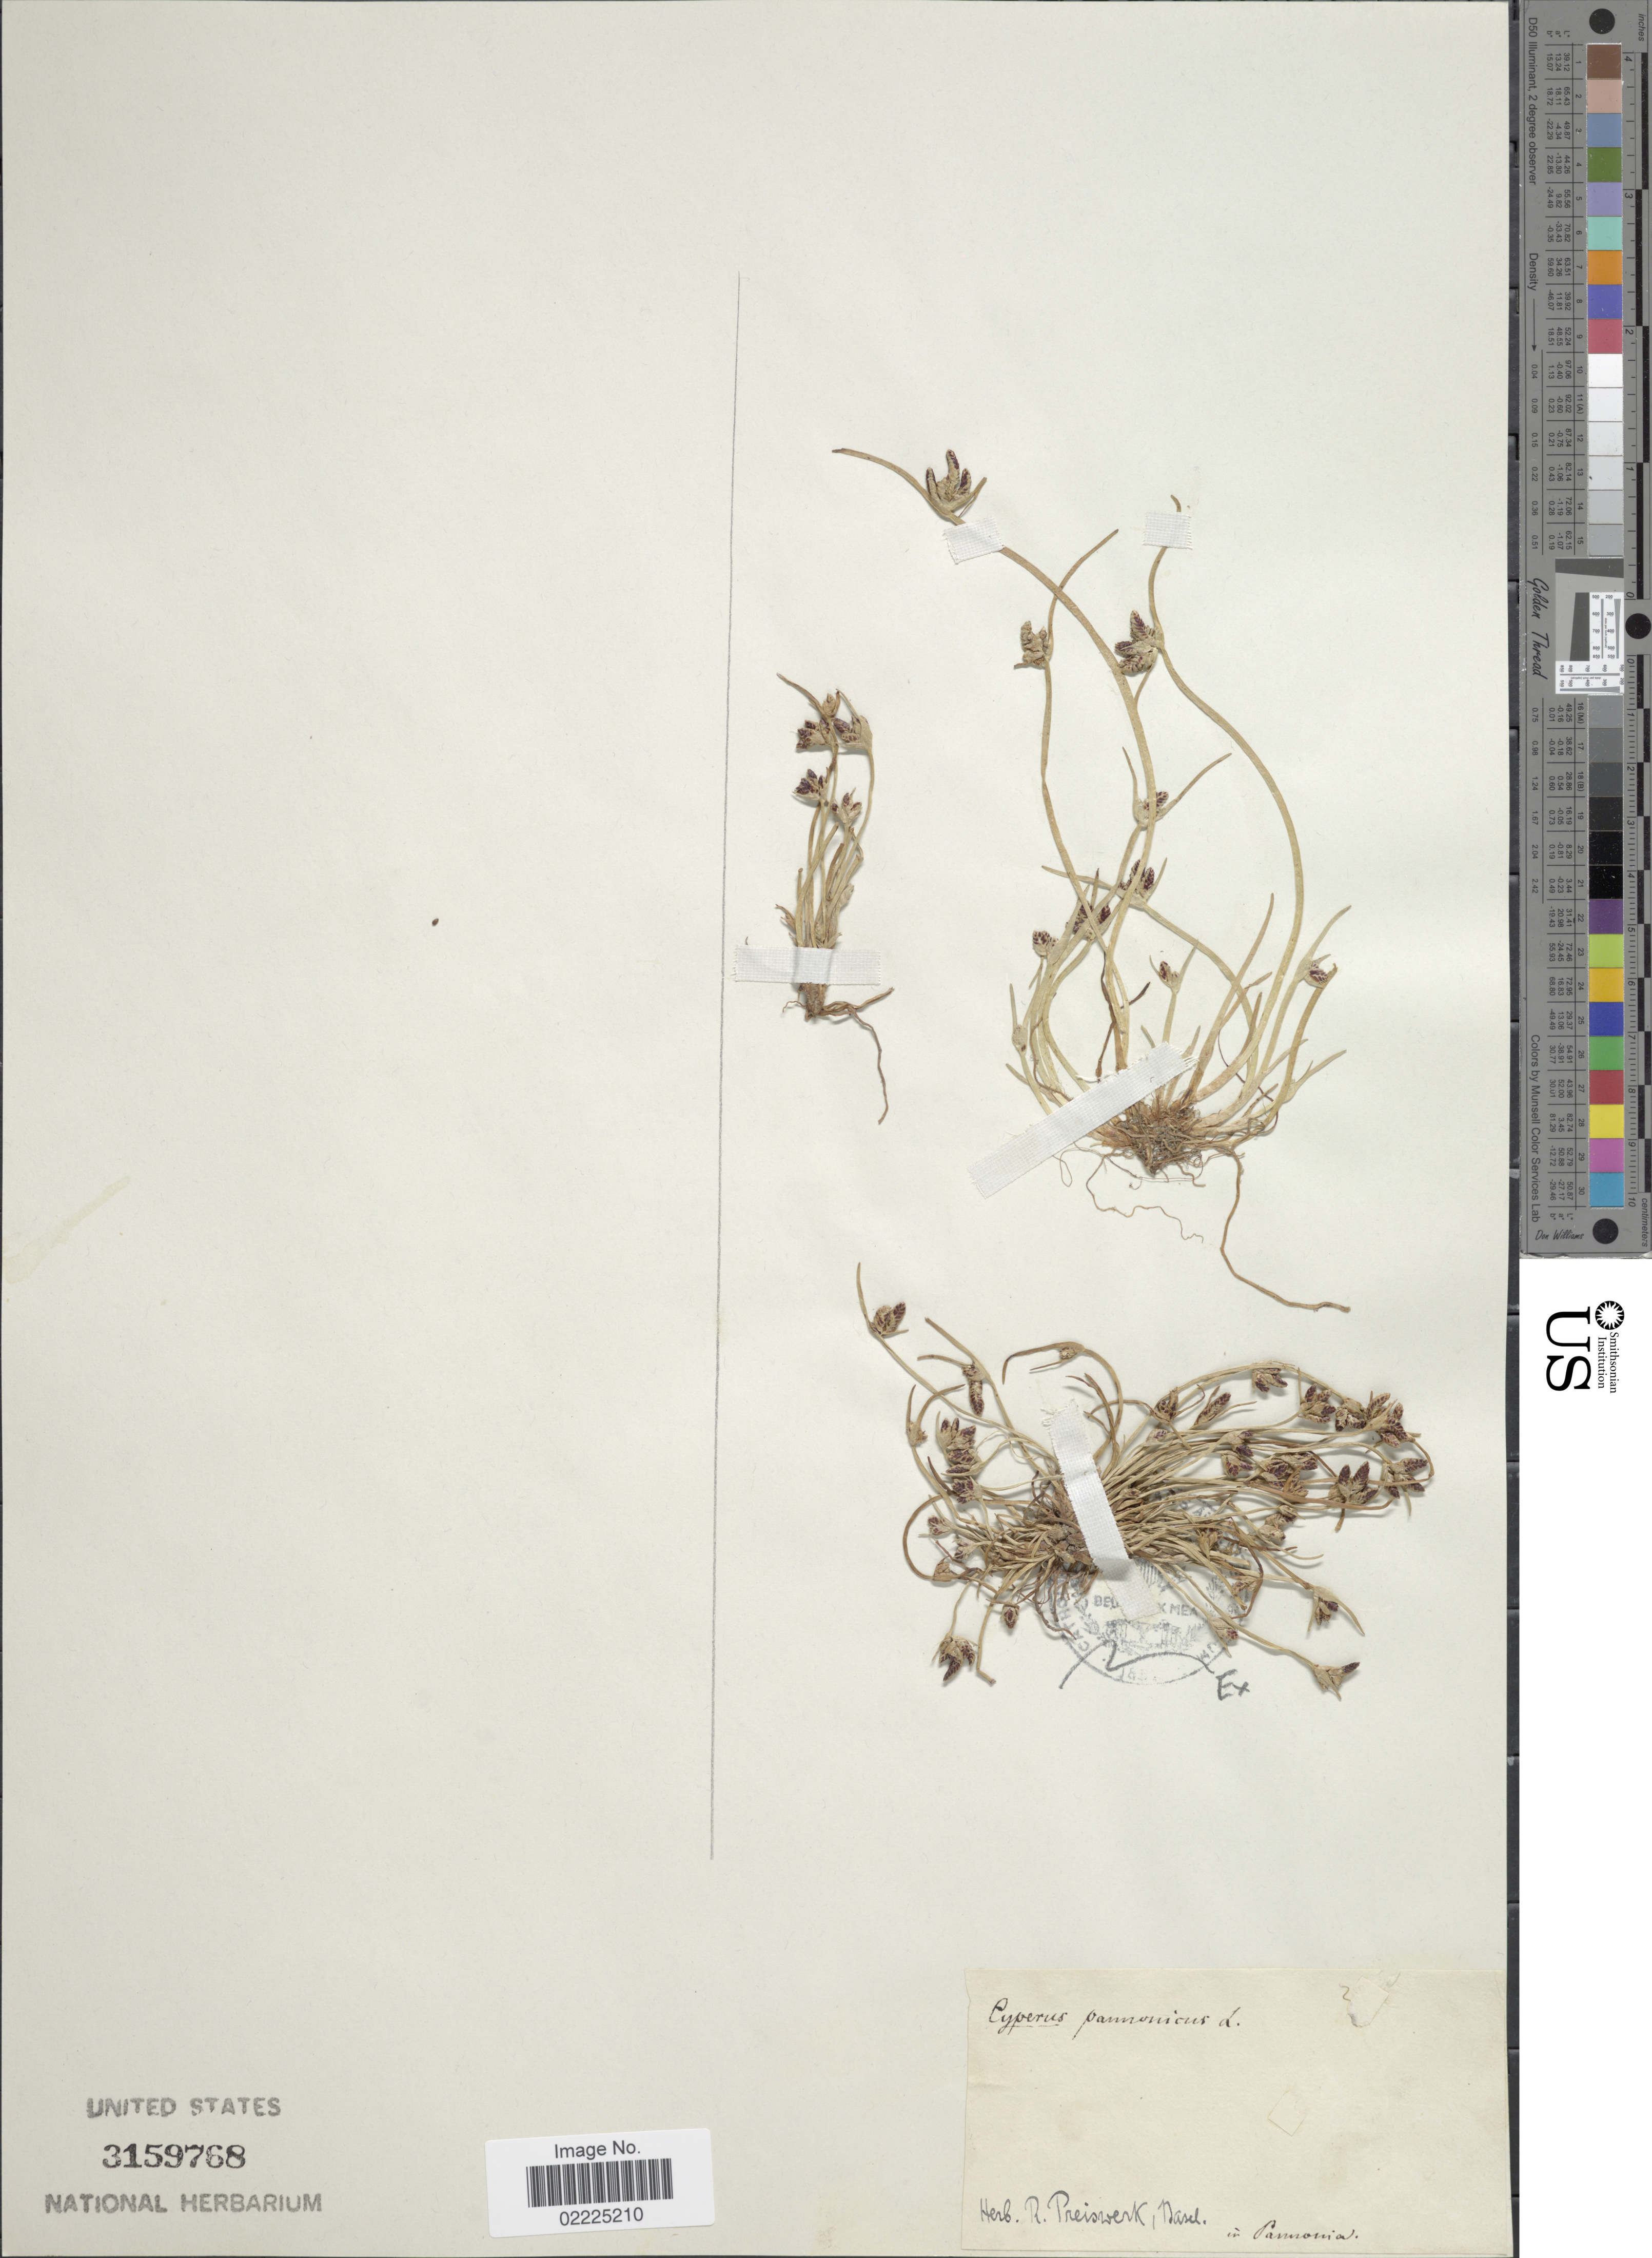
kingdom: Plantae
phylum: Tracheophyta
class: Liliopsida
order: Poales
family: Cyperaceae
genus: Cyperus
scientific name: Cyperus pannonicus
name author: Jacq.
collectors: Ex herb. R. Preiswerk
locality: Pannonia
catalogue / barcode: US 3159768